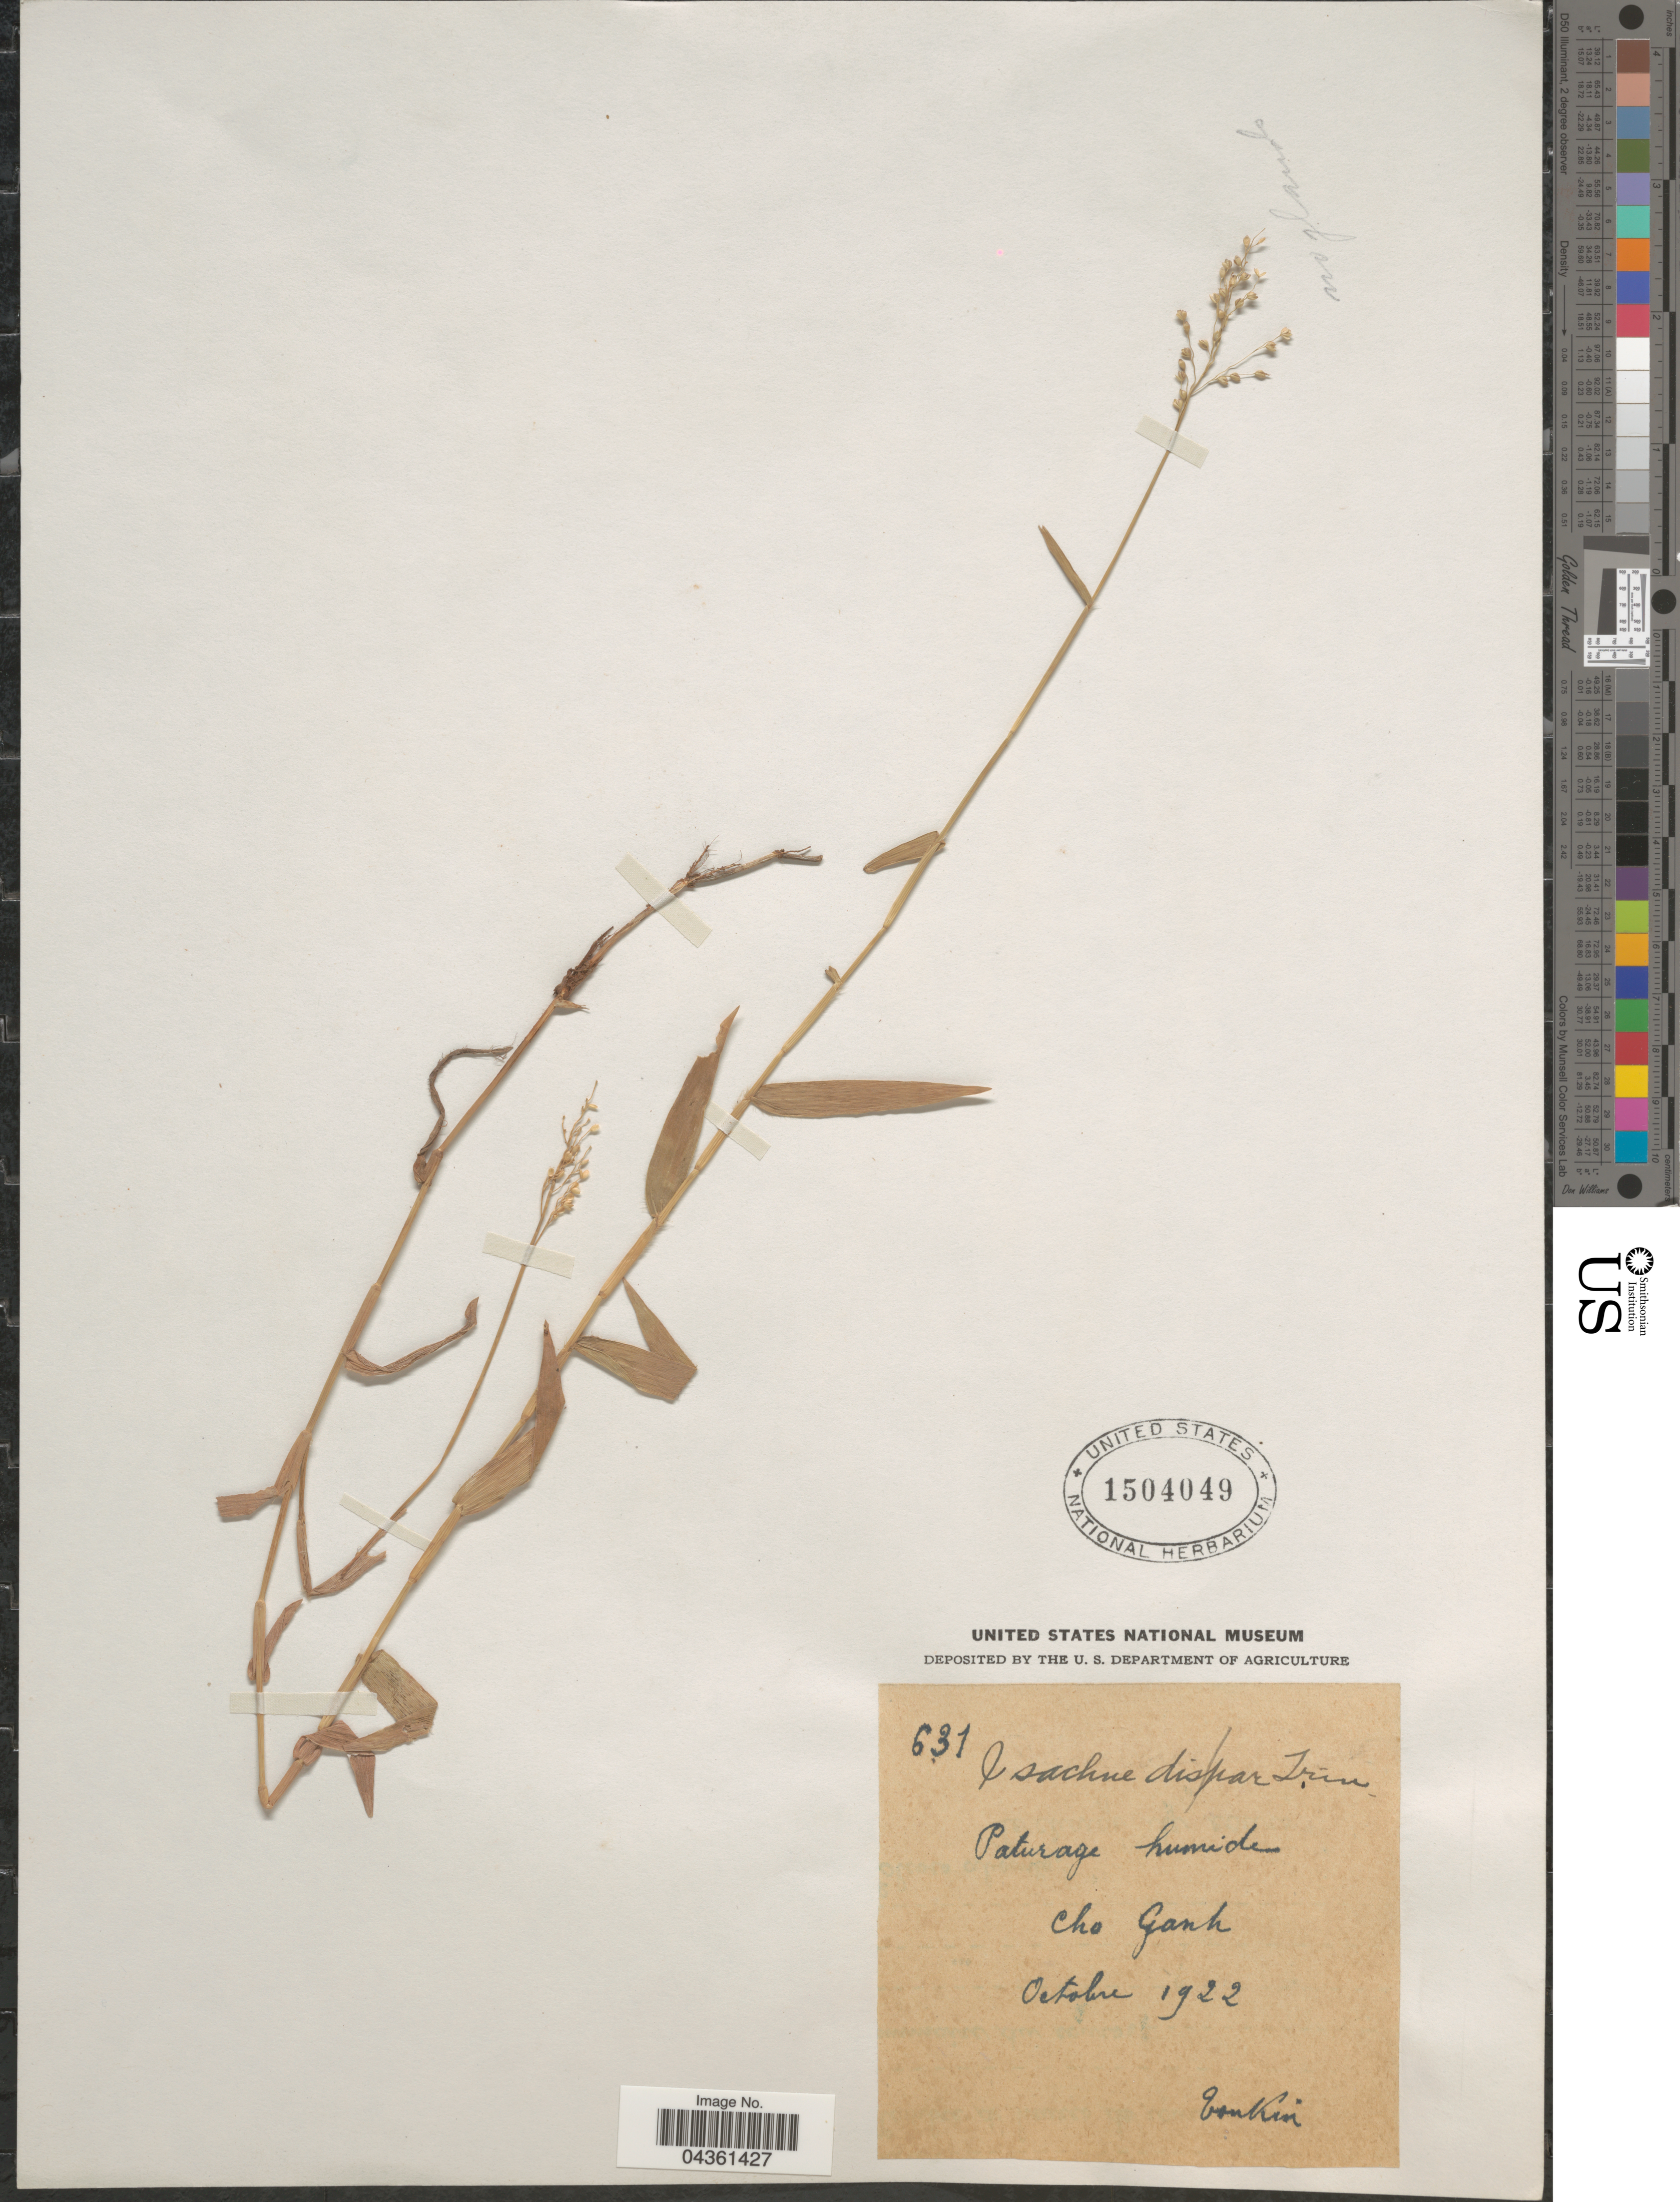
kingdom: Plantae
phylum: Tracheophyta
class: Liliopsida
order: Poales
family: Poaceae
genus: Isachne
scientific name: Isachne globosa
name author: (Thunb.) Kuntze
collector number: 631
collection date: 1922-10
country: Vietnam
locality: Paturage humide. Cho Ganh. Tonkin.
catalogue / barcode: US 1504049